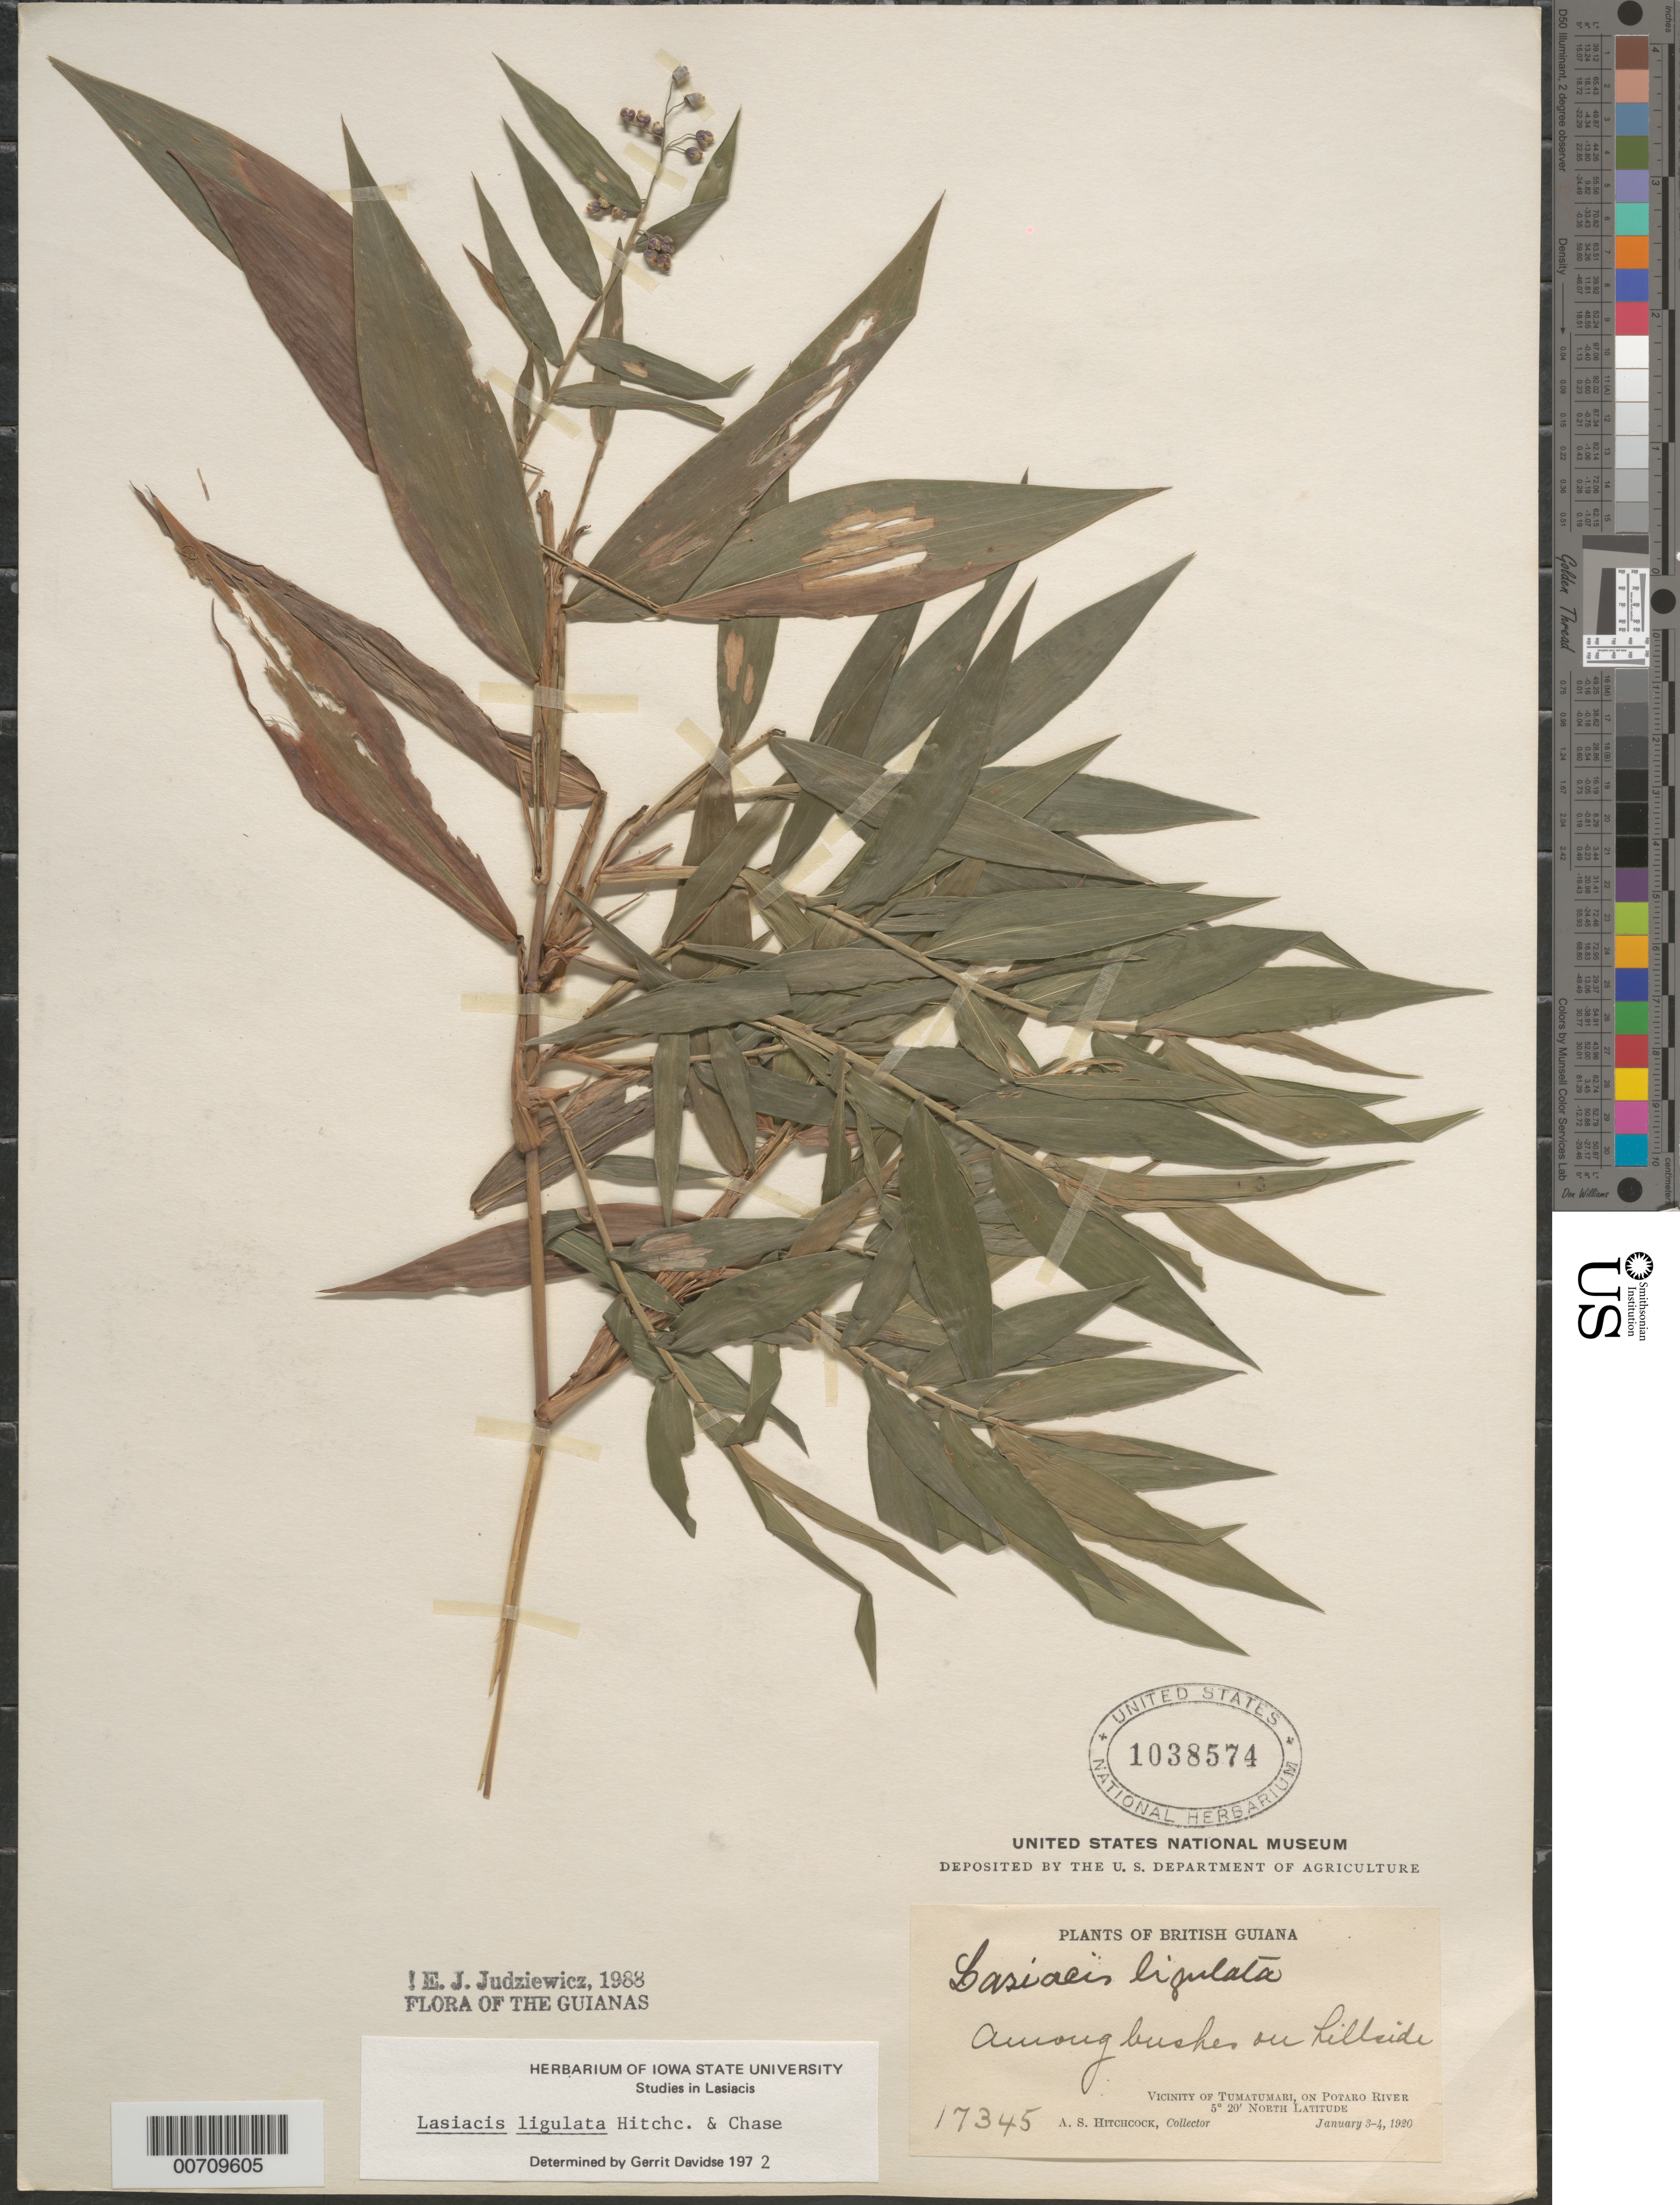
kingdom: Plantae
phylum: Tracheophyta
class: Liliopsida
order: Poales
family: Poaceae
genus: Lasiacis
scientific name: Lasiacis ligulata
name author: Hitchc. & Chase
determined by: Davidse, Gerrit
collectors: A. S. Hitchcock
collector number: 17345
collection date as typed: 3-Jan-20 to 5-Jan-20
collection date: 1920-01-03/1920-01-05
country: Guyana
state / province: Potaro-Siparuni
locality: Tumatumari Village, Potaro R.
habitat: Among bushes on hillside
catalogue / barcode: US 1038574